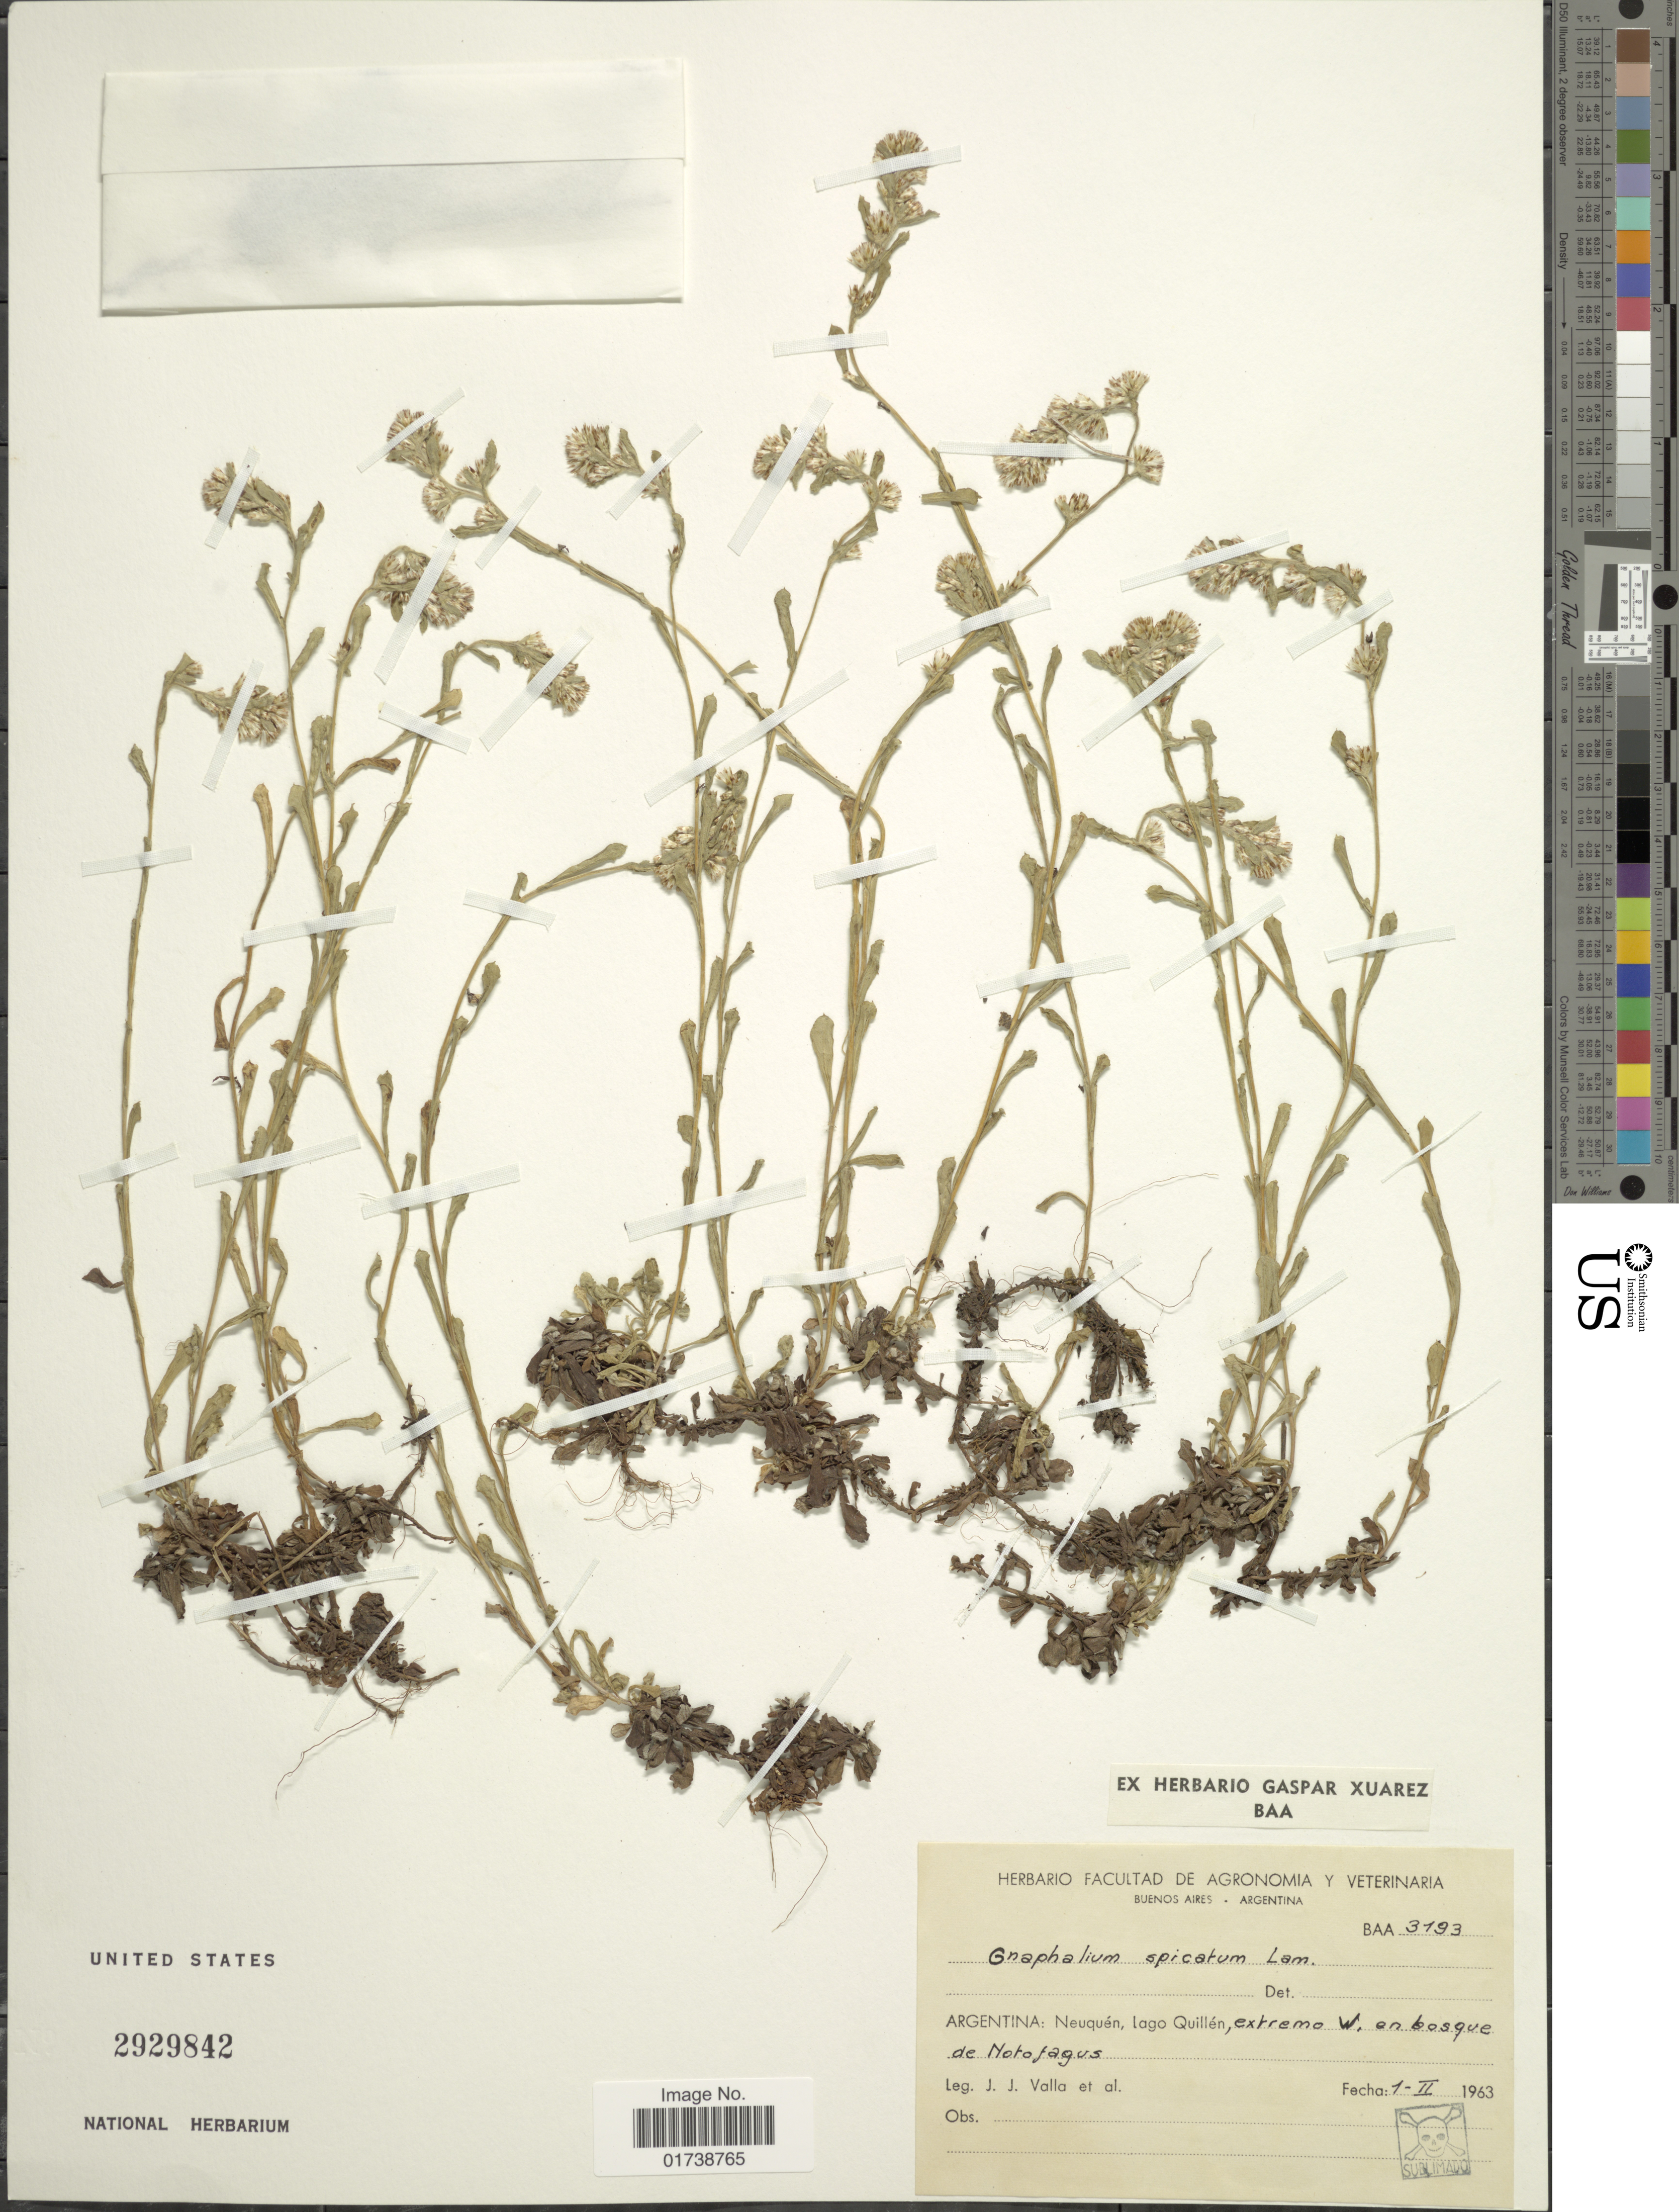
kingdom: Plantae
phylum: Tracheophyta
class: Magnoliopsida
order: Asterales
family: Asteraceae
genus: Gamochaeta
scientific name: Gamochaeta spicata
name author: (Lam.) Cabrera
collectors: J. Valla & et al.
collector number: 3193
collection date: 1963-02-01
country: Argentina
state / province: Neuquen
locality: Lago Quillen, extrema W. en bosque de Nothofagus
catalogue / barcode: US 2929842